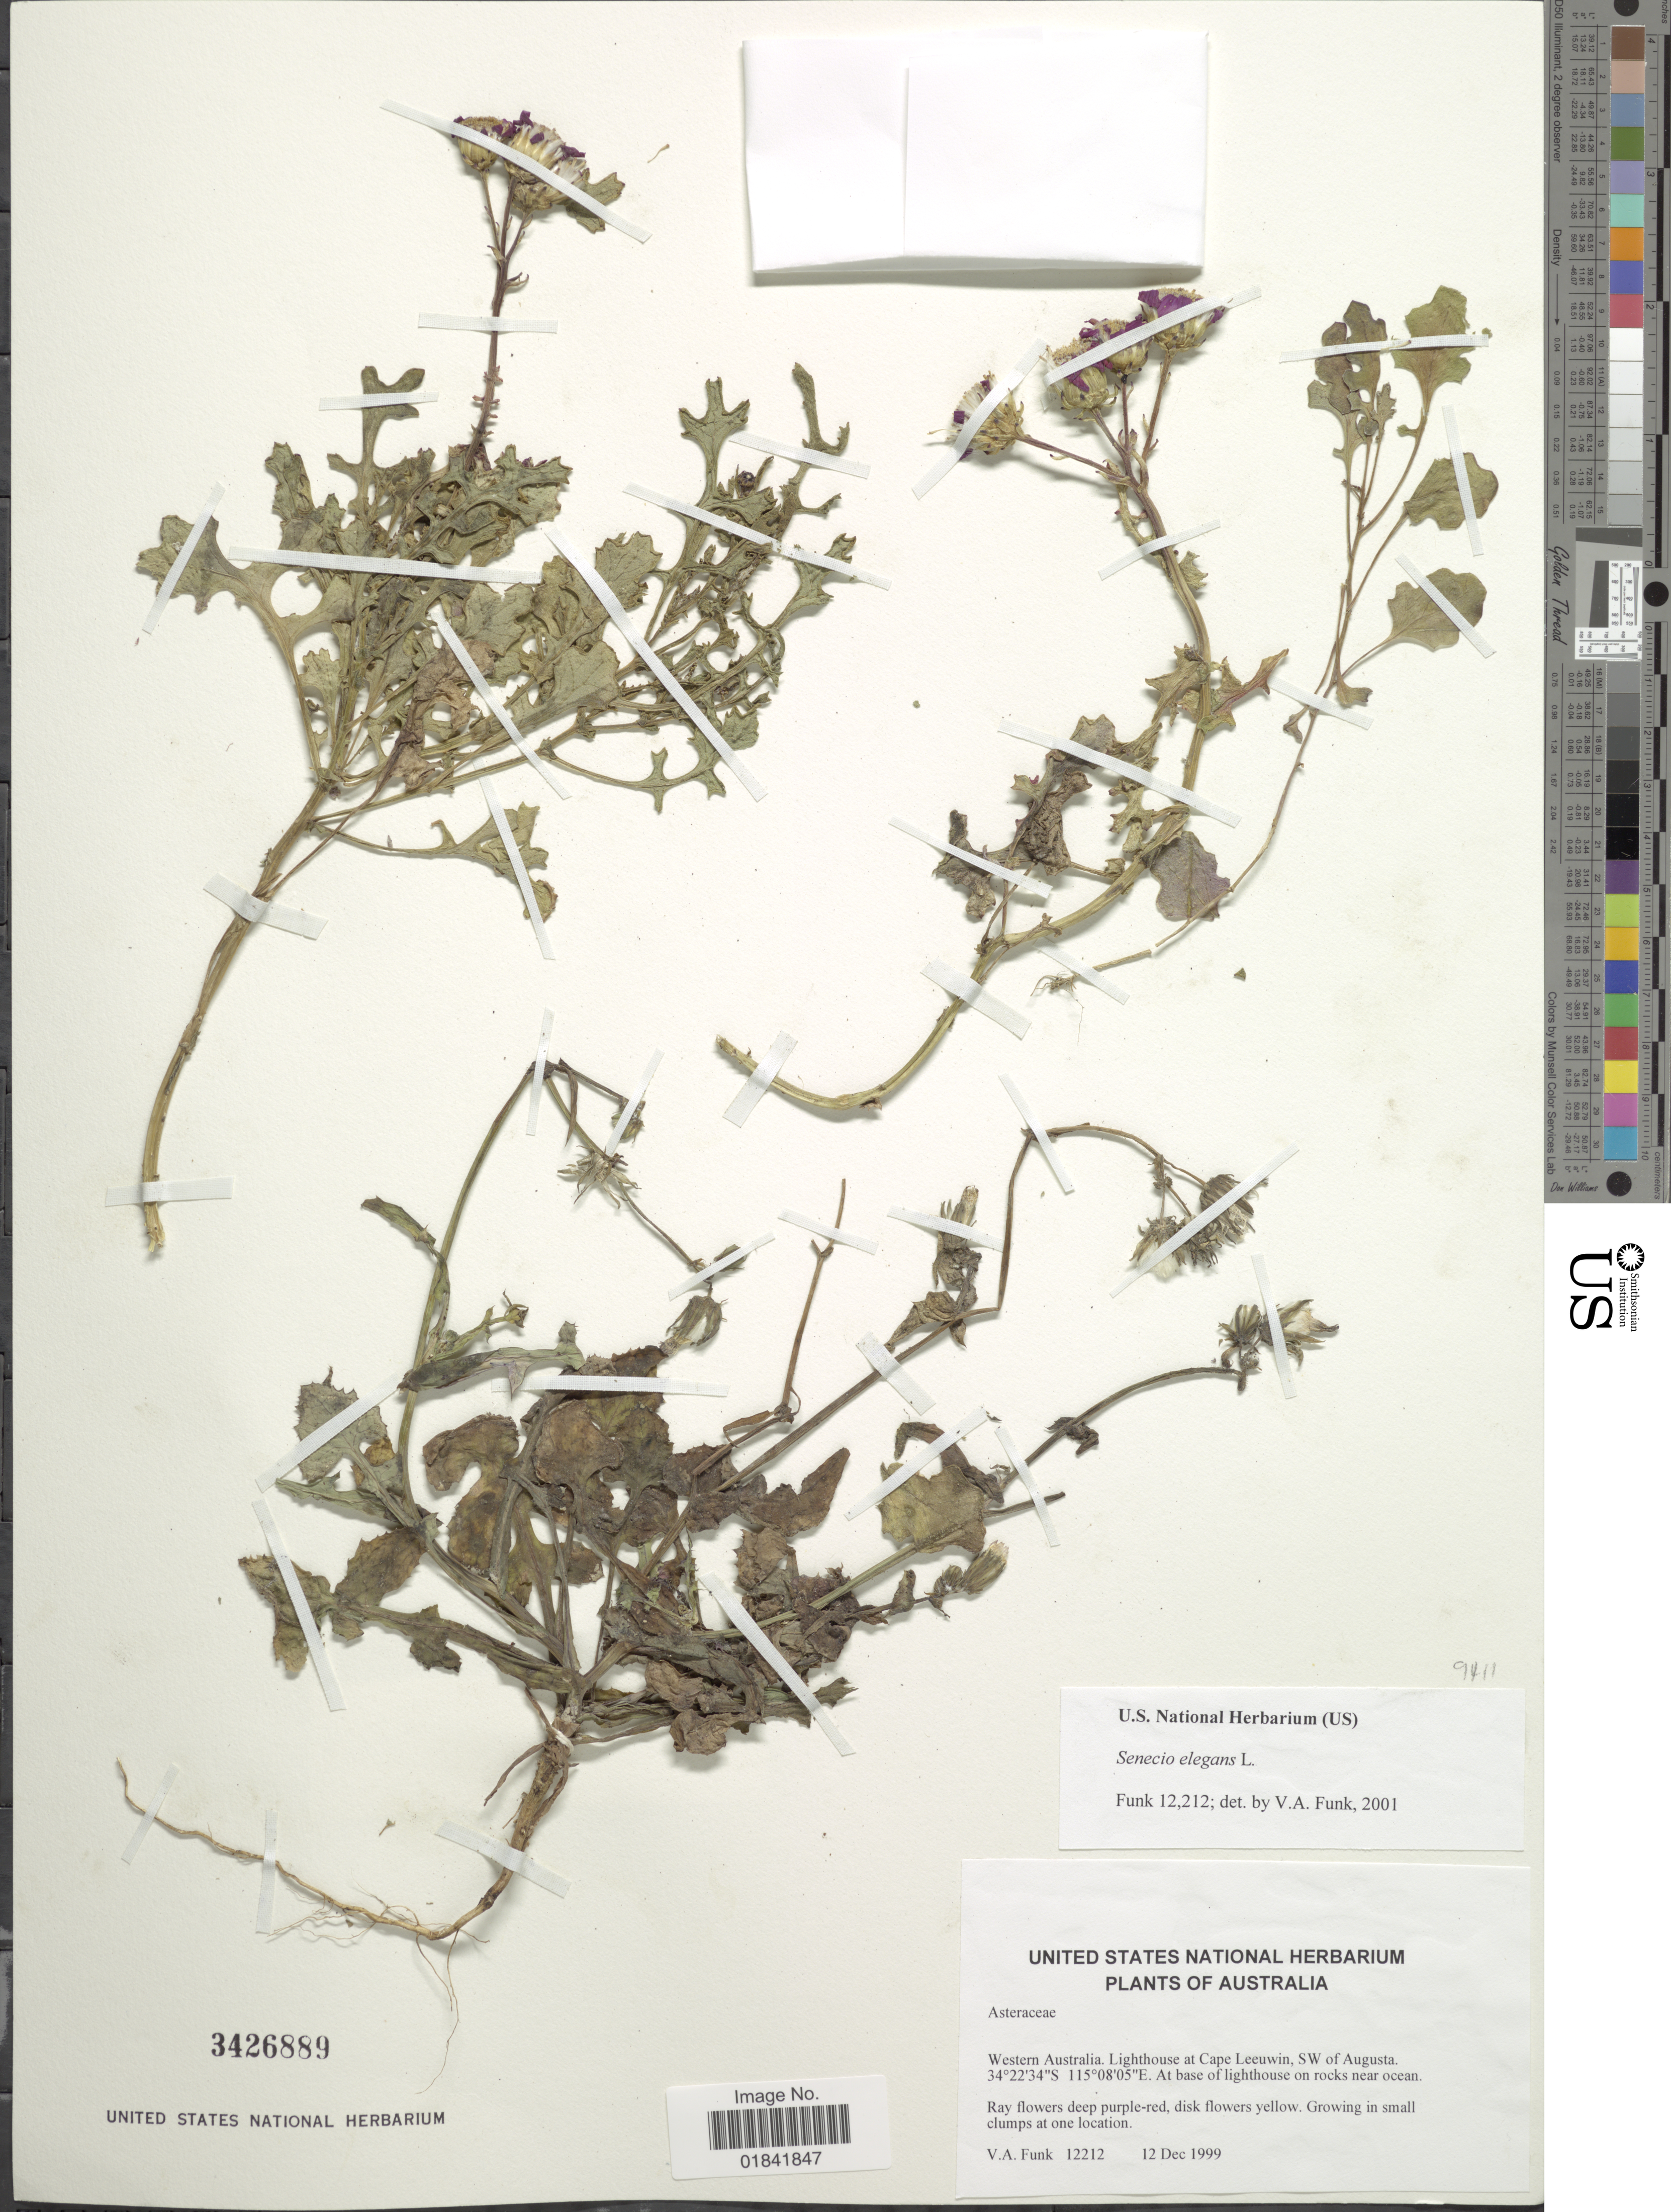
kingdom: Plantae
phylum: Tracheophyta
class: Magnoliopsida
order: Asterales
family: Asteraceae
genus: Senecio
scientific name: Senecio elegans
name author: L.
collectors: V. Funk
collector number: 12212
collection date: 1999-12-12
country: Australia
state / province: Western Australia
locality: Lighthouse at Cape Leeuwin, SW of Augusta, at base of lighthouse on rocks near occean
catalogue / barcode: US 3426889